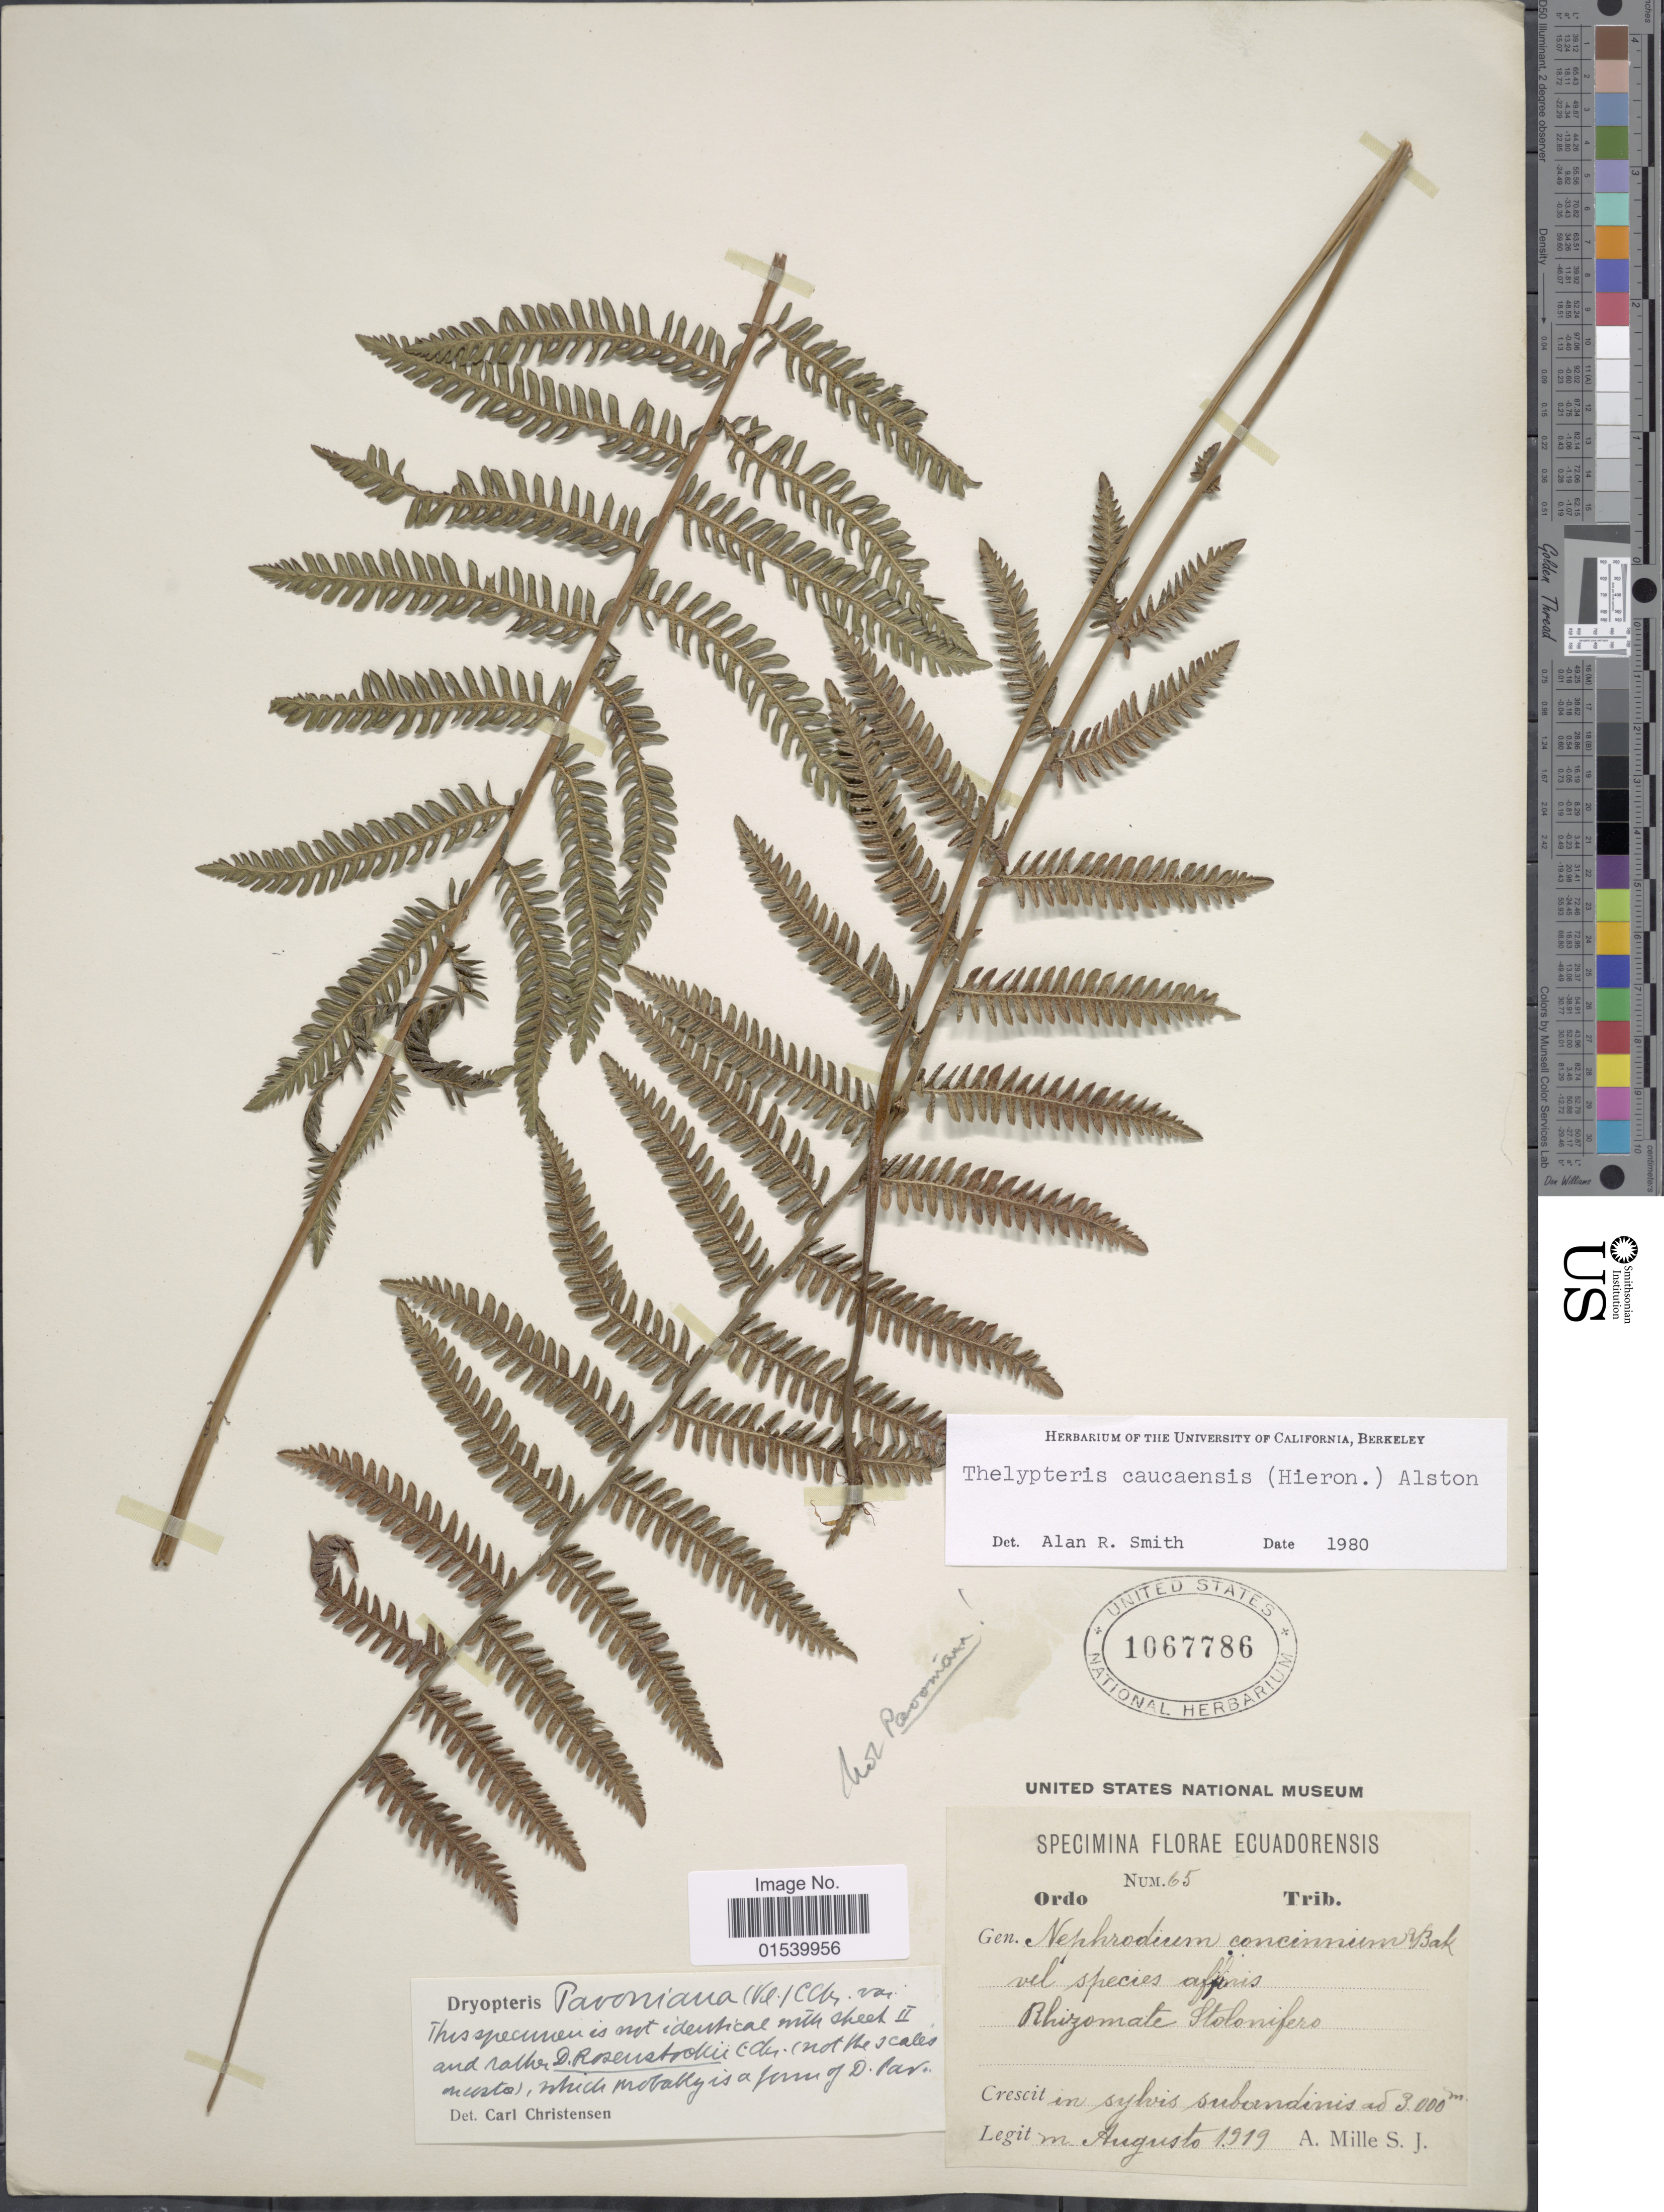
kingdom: Plantae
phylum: Tracheophyta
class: Polypodiopsida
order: Polypodiales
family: Thelypteridaceae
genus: Amauropelta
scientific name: Amauropelta caucaensis (Hieron.) comb. nov., ined. 2015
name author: (Hieron.)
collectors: A. Mille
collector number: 65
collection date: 1919-08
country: Ecuador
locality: In sylvis subandivis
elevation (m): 3000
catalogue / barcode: US 1067786